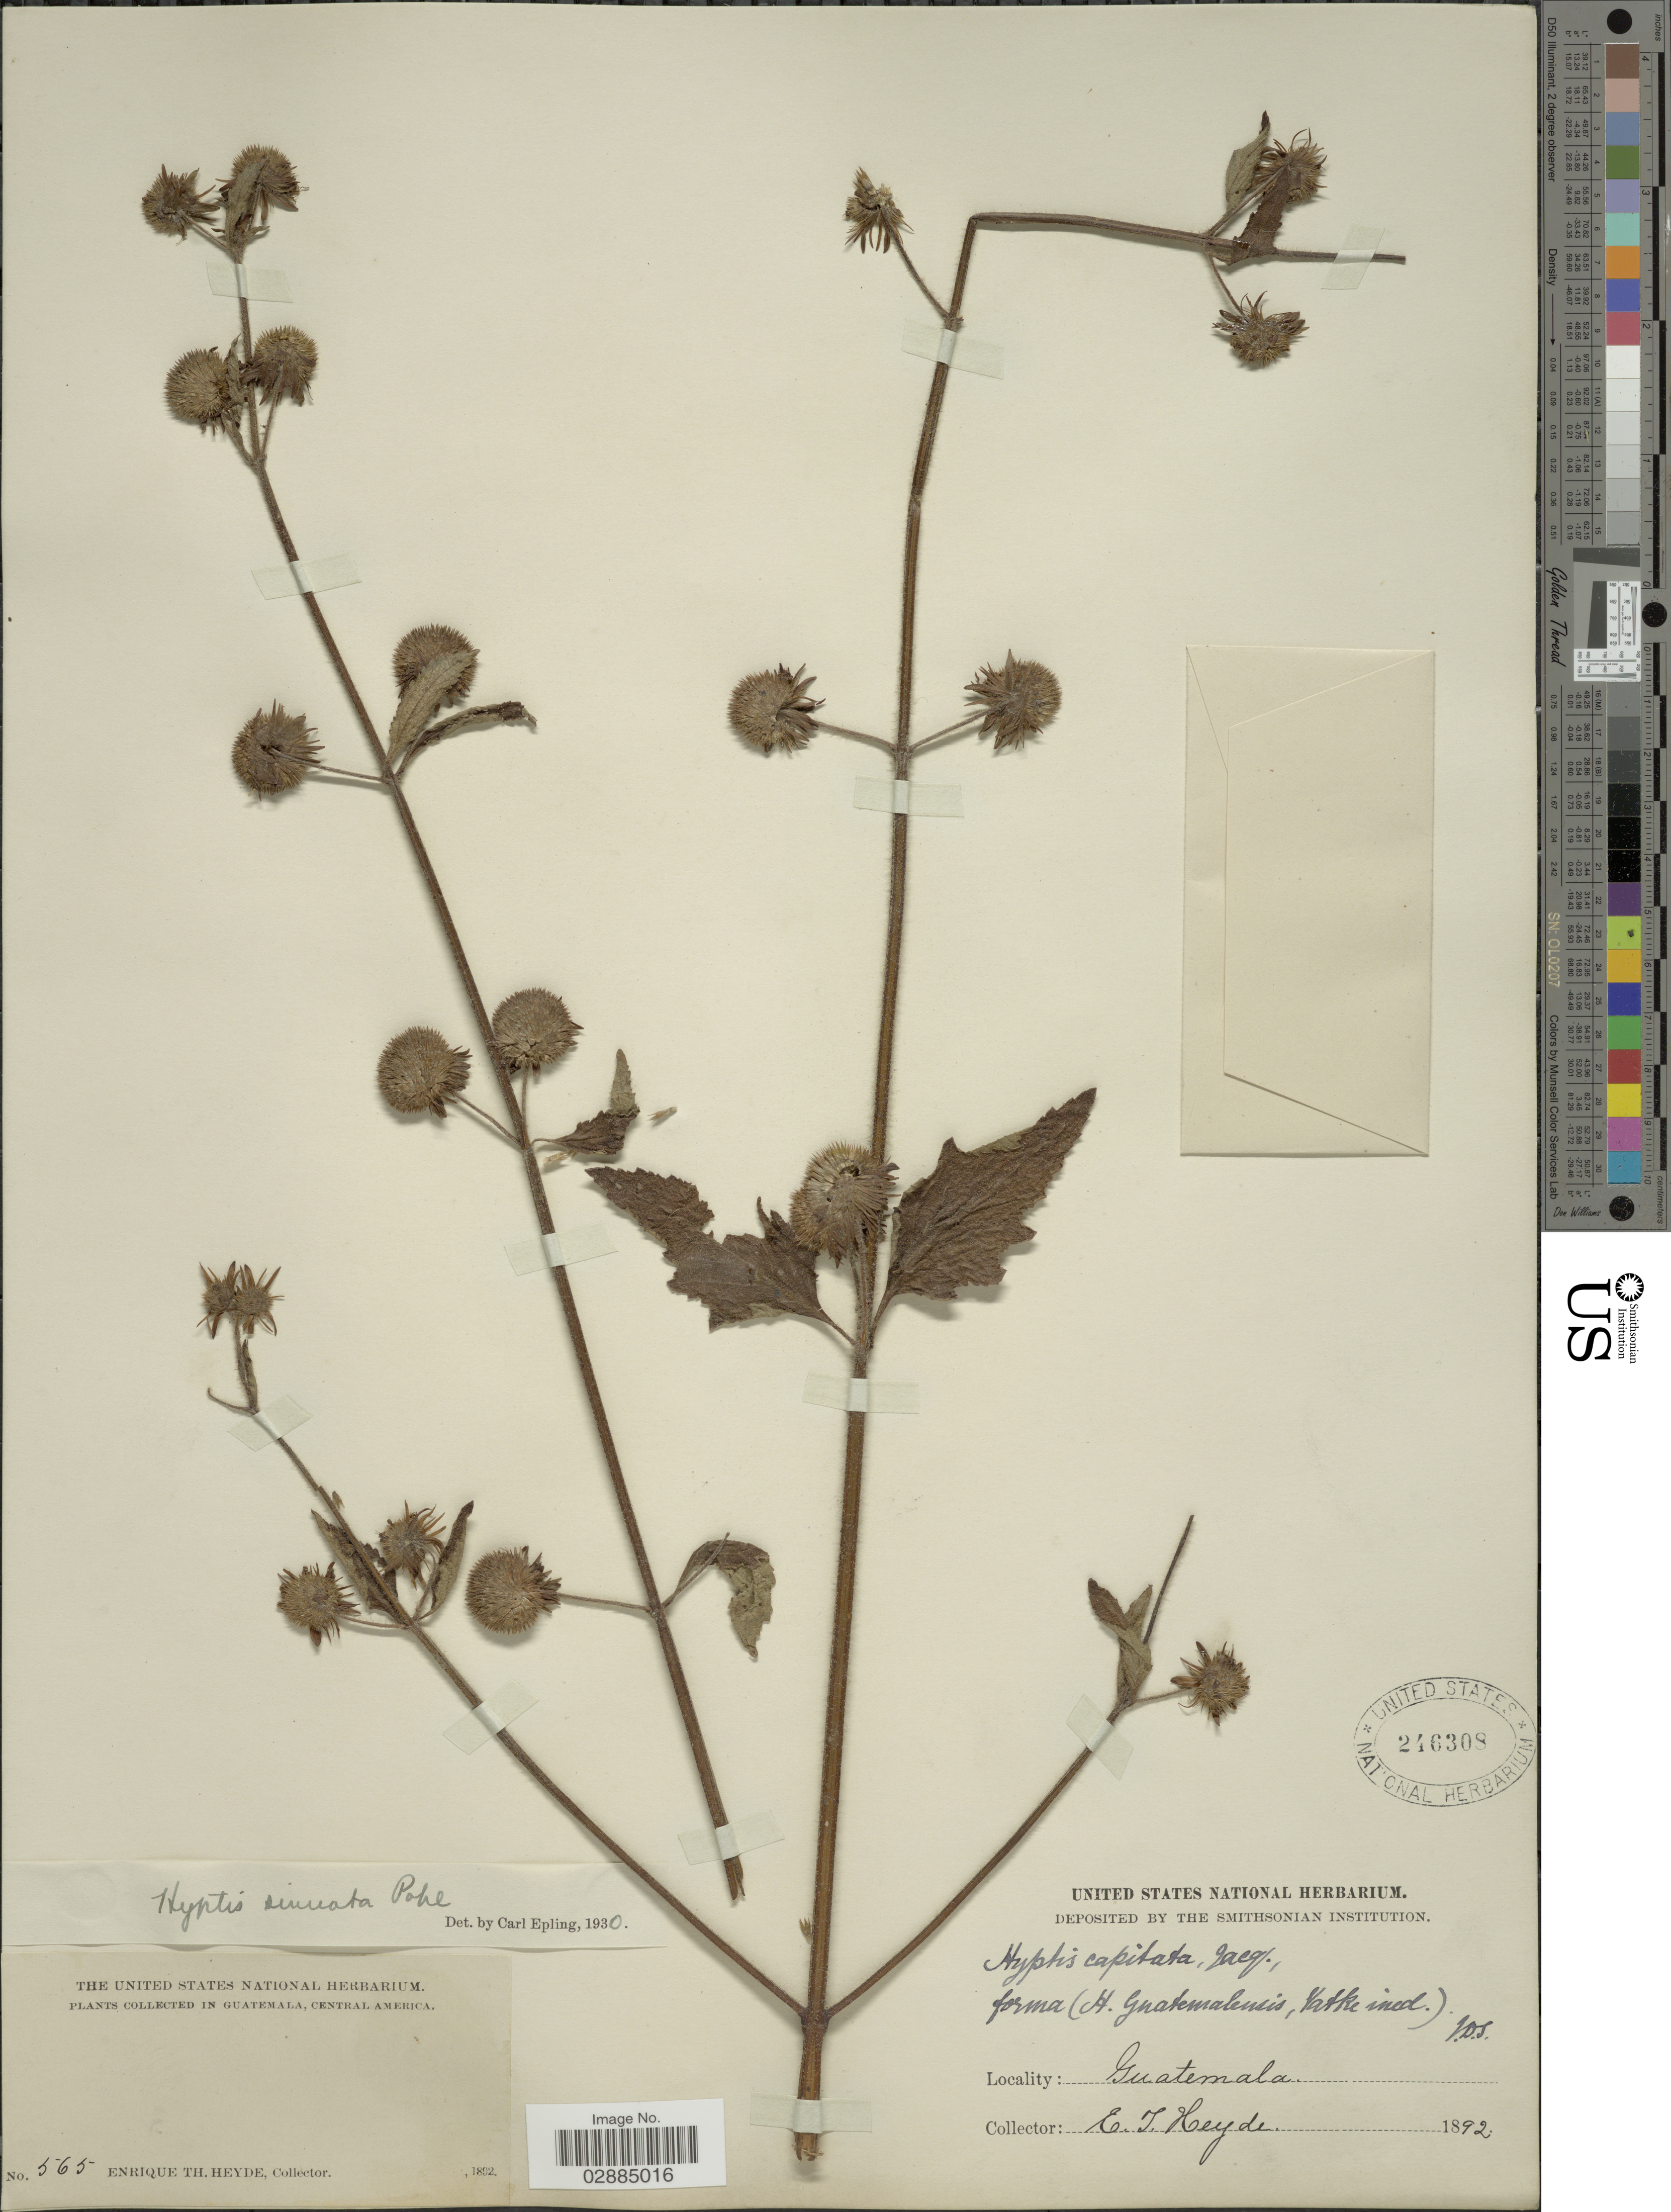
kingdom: Plantae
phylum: Tracheophyta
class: Magnoliopsida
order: Lamiales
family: Lamiaceae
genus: Hyptis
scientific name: Hyptis sinuata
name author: Pohl ex Benth.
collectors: E. T. Heyde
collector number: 565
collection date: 1892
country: Guatemala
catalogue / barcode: US 246308